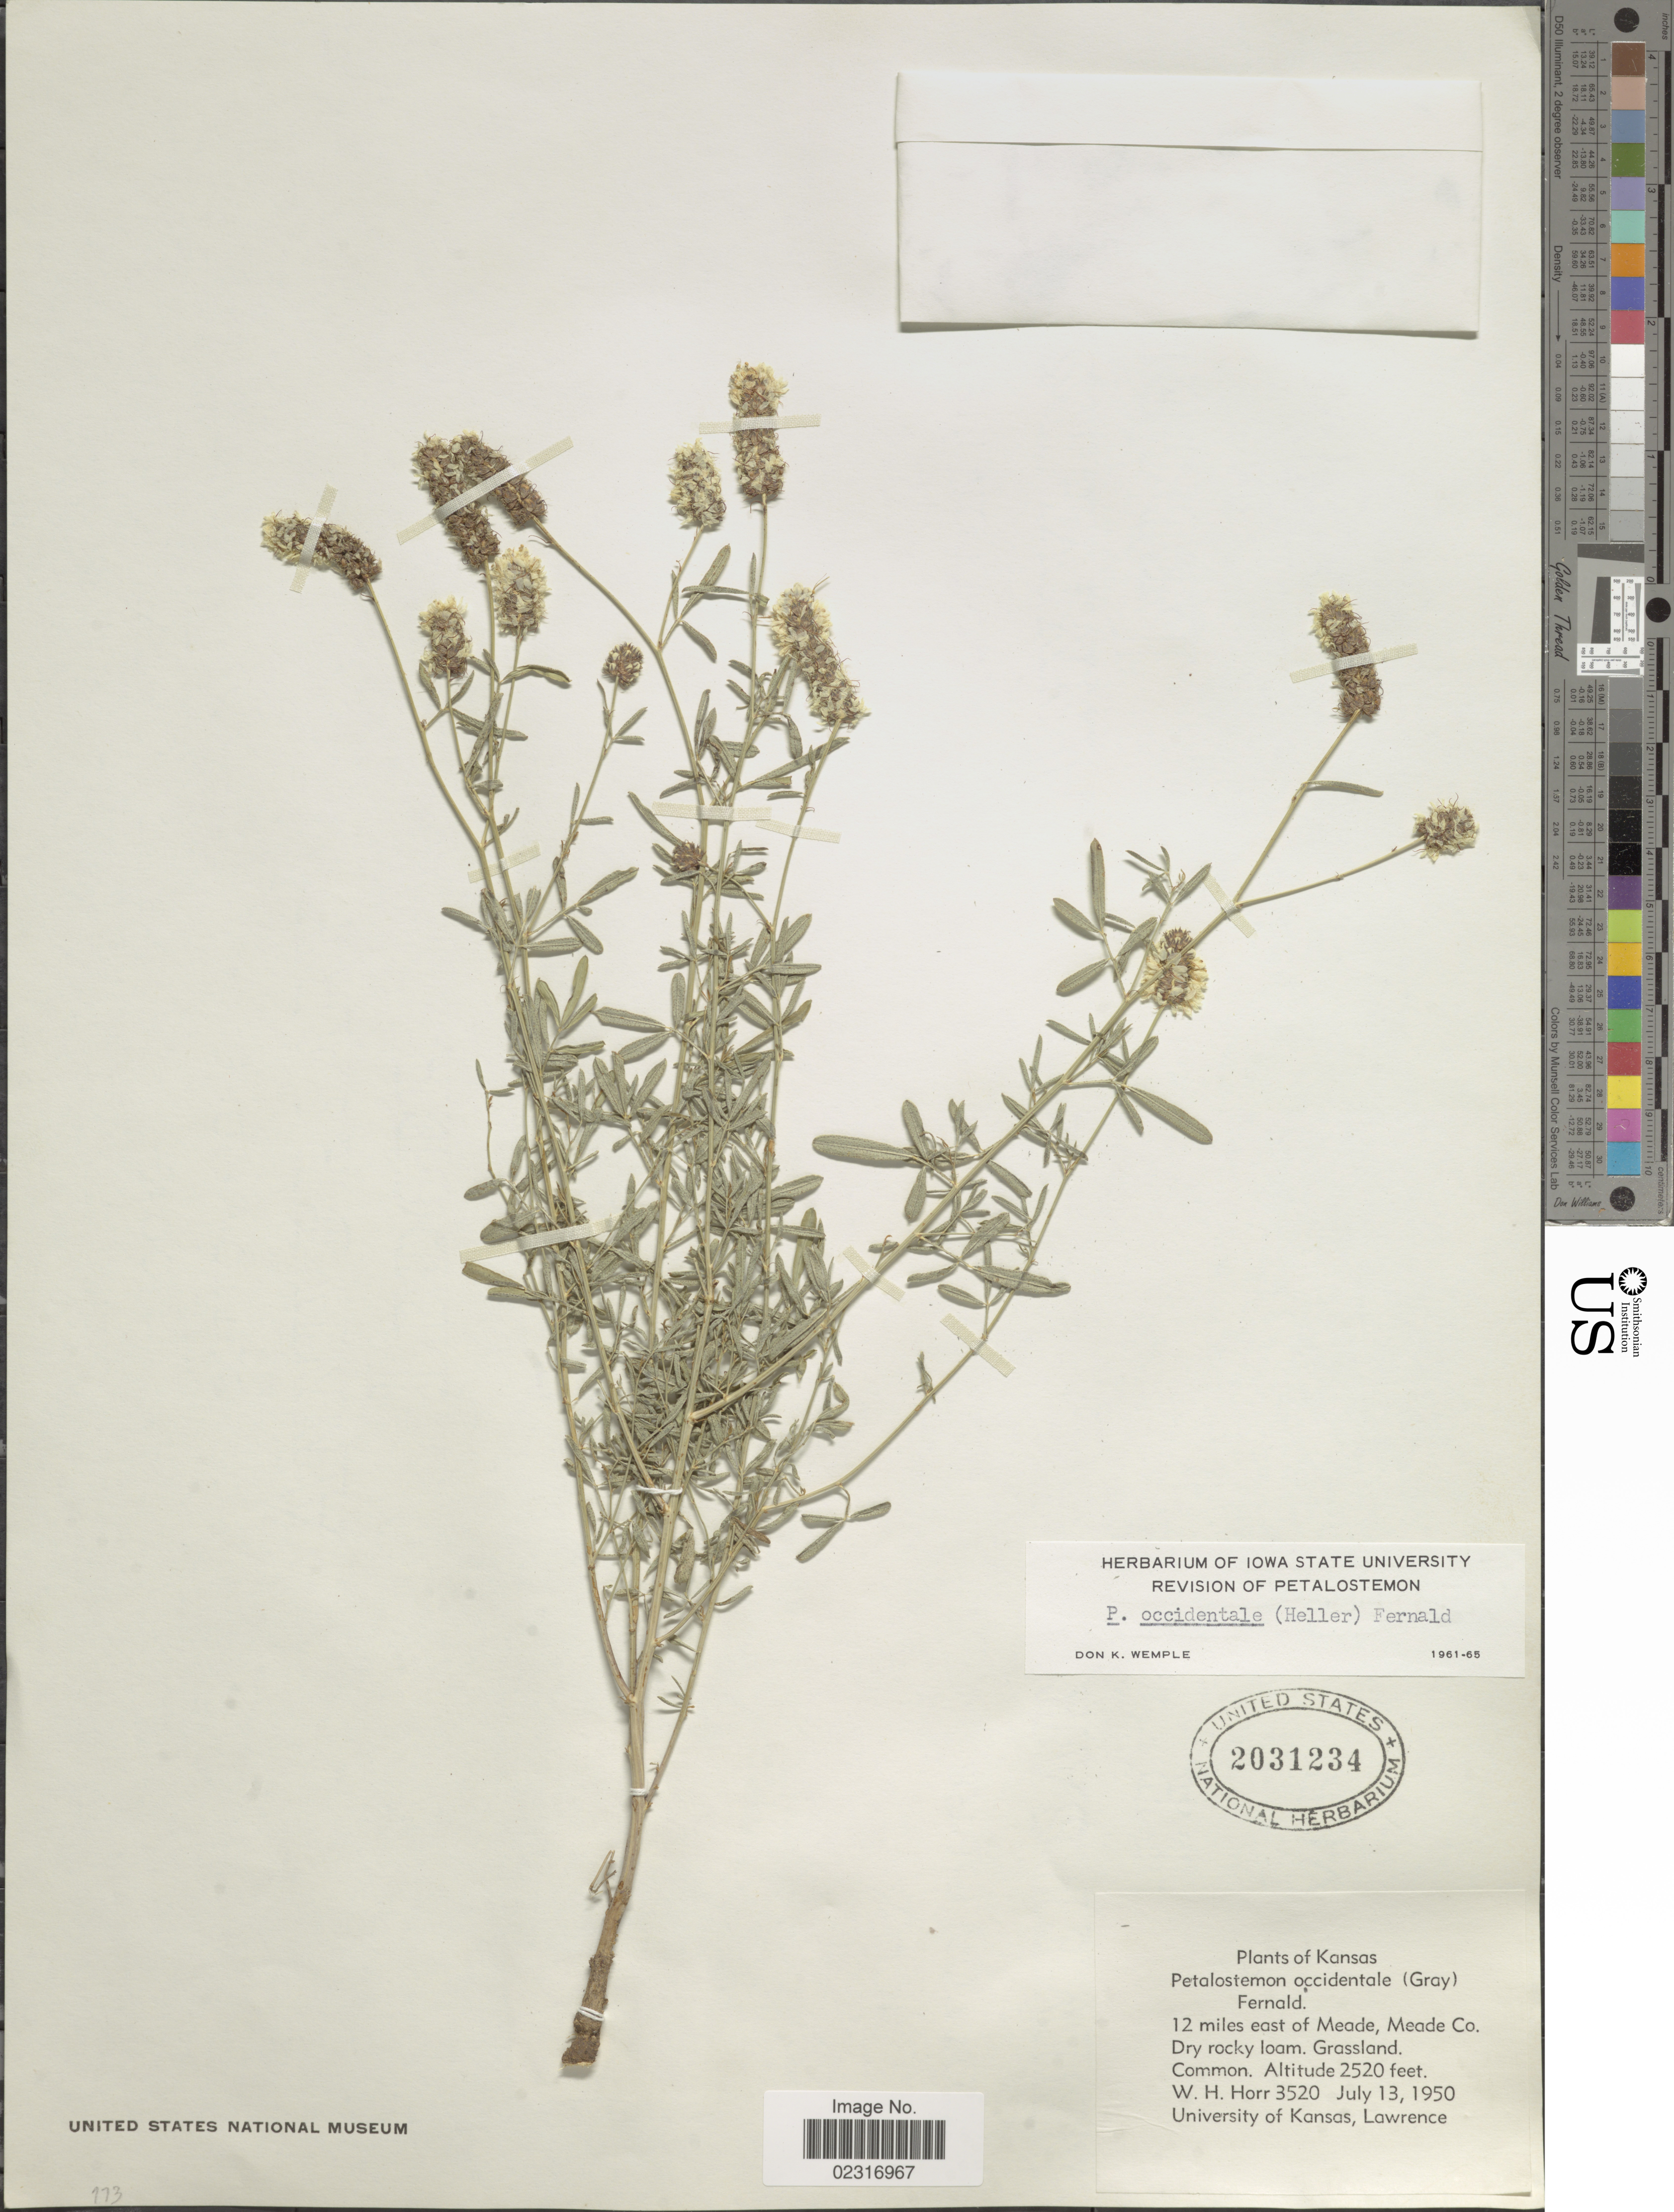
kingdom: Plantae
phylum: Tracheophyta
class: Magnoliopsida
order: Fabales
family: Fabaceae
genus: Dalea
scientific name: Dalea candida var. oligophylla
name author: (Torr) Shinners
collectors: W. H. Horr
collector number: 3520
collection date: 1950-07-13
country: United States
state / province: Kansas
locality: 12 miles east of Meade, Meade Co.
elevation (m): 768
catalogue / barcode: US 2031234